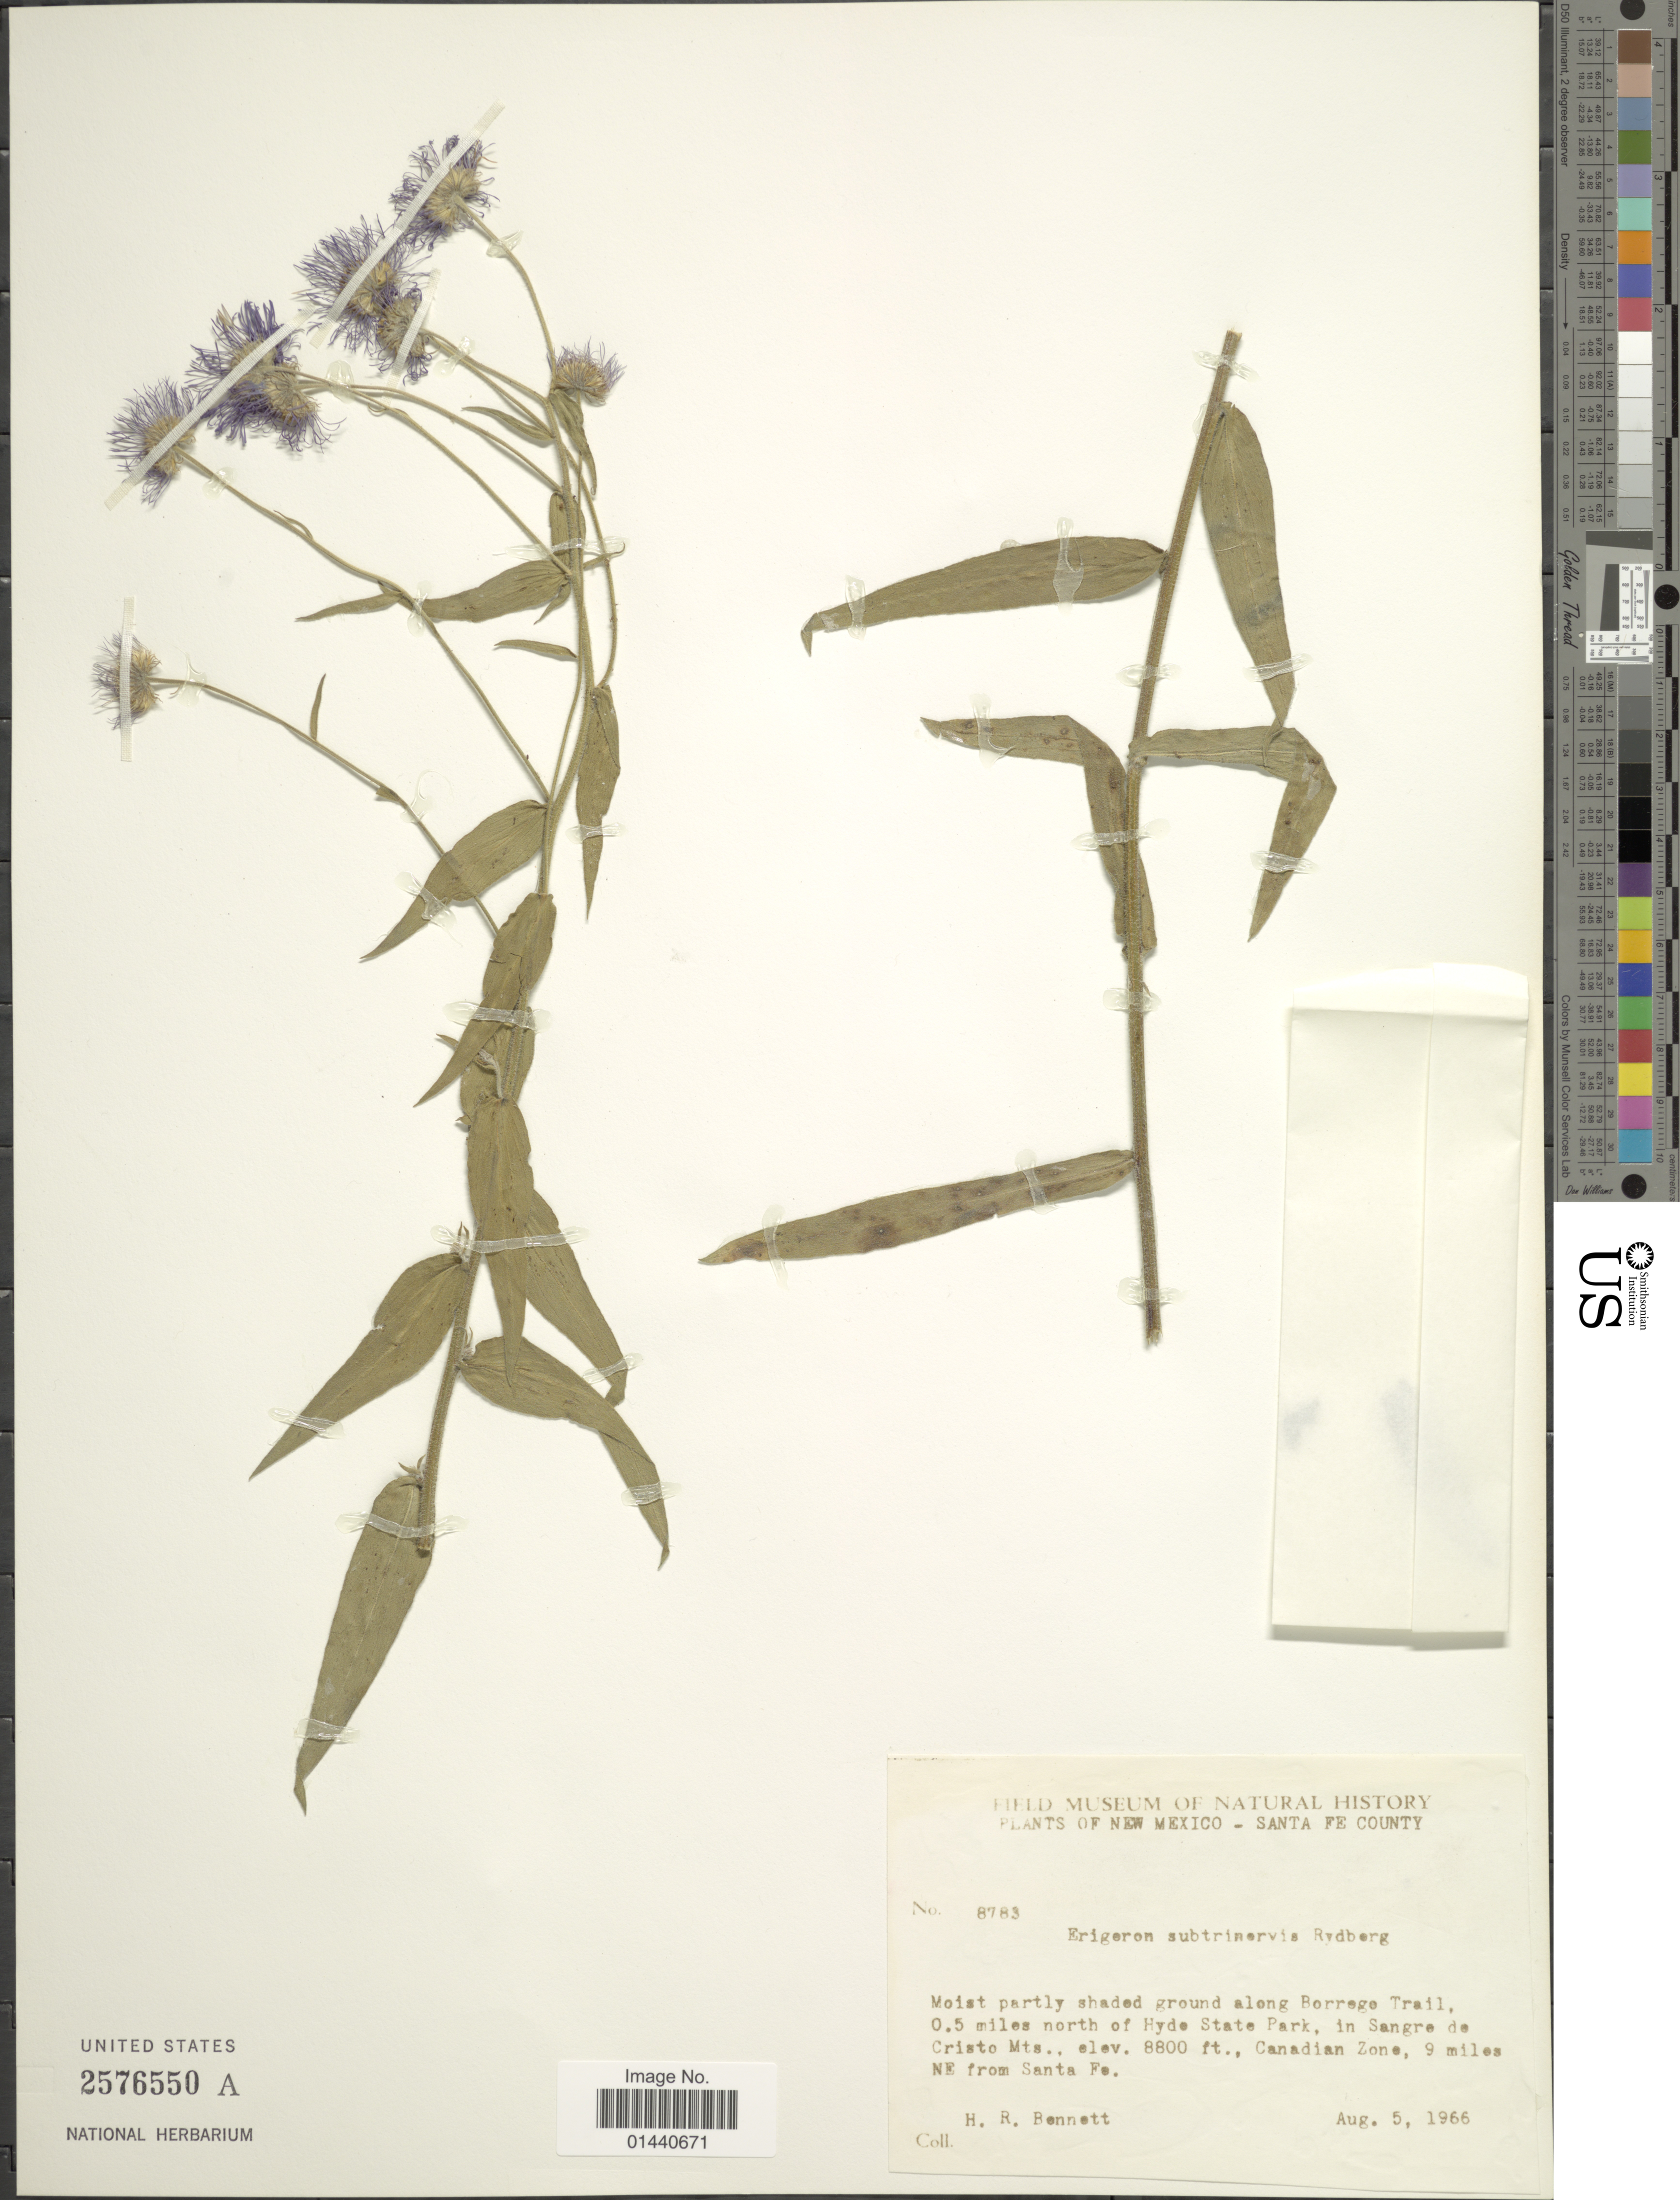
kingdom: Plantae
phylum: Tracheophyta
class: Magnoliopsida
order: Asterales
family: Asteraceae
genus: Erigeron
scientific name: Erigeron subtrinervis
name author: Rydb. ex Porter & Britton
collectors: H. R. Bennett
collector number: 8783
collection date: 1966-08-05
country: United States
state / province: New Mexico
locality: Santa Fe County. Along Borrege Trail, 0.5 miles north of Hyde State Park, in Sangre de Cristo Mts. Canadian Zone, 9 miles NE from Santa Fe.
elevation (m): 2682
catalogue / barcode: US 2576550A